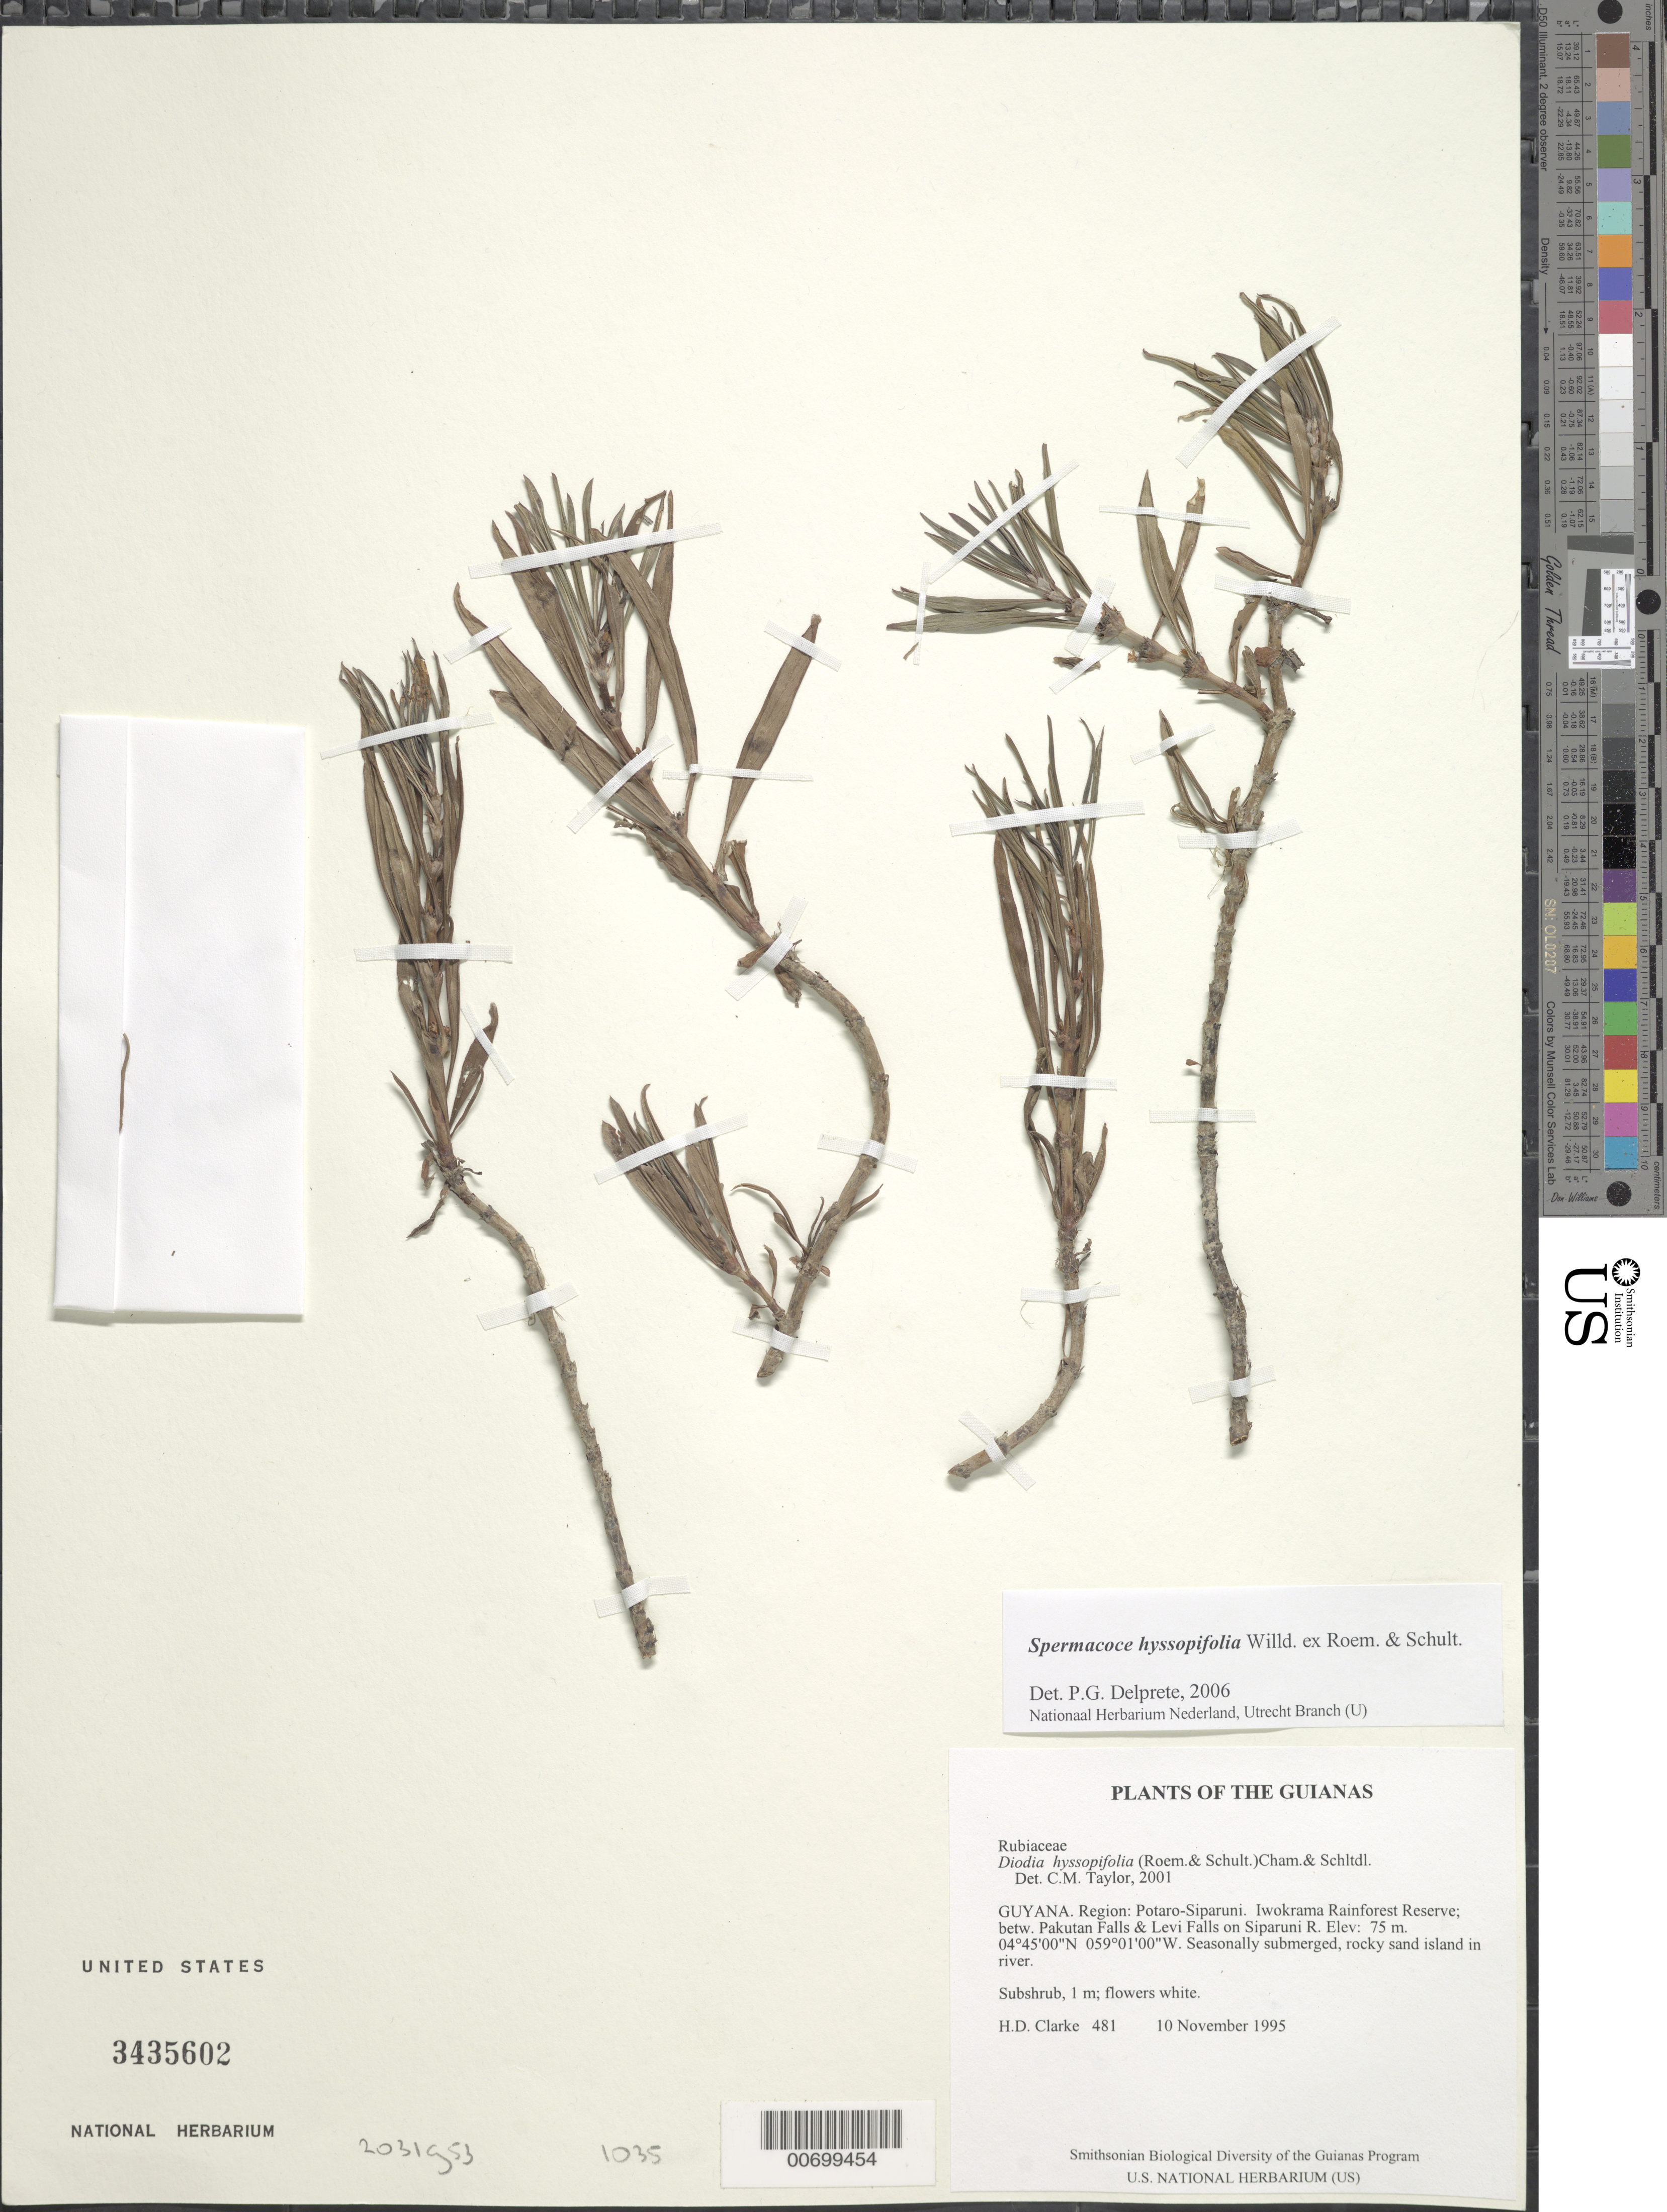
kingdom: Plantae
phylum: Tracheophyta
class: Magnoliopsida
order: Gentianales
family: Rubiaceae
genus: Spermacoce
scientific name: Spermacoce hyssopifolia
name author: Willd. ex Roem. & Schult.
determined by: Delprete, P. G., Herb. de Guyane Cay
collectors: H. D. Clarke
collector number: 481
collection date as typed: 10 November 1995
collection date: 1995-11-10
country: Guyana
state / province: Potaro-Siparuni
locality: Iwokrama Rainforest Reserve; betw. Pakutau Falls & Levi Falls on Siparuni R.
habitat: Seasonally submerged, rocky sand island in river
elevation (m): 75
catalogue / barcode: US 3435602